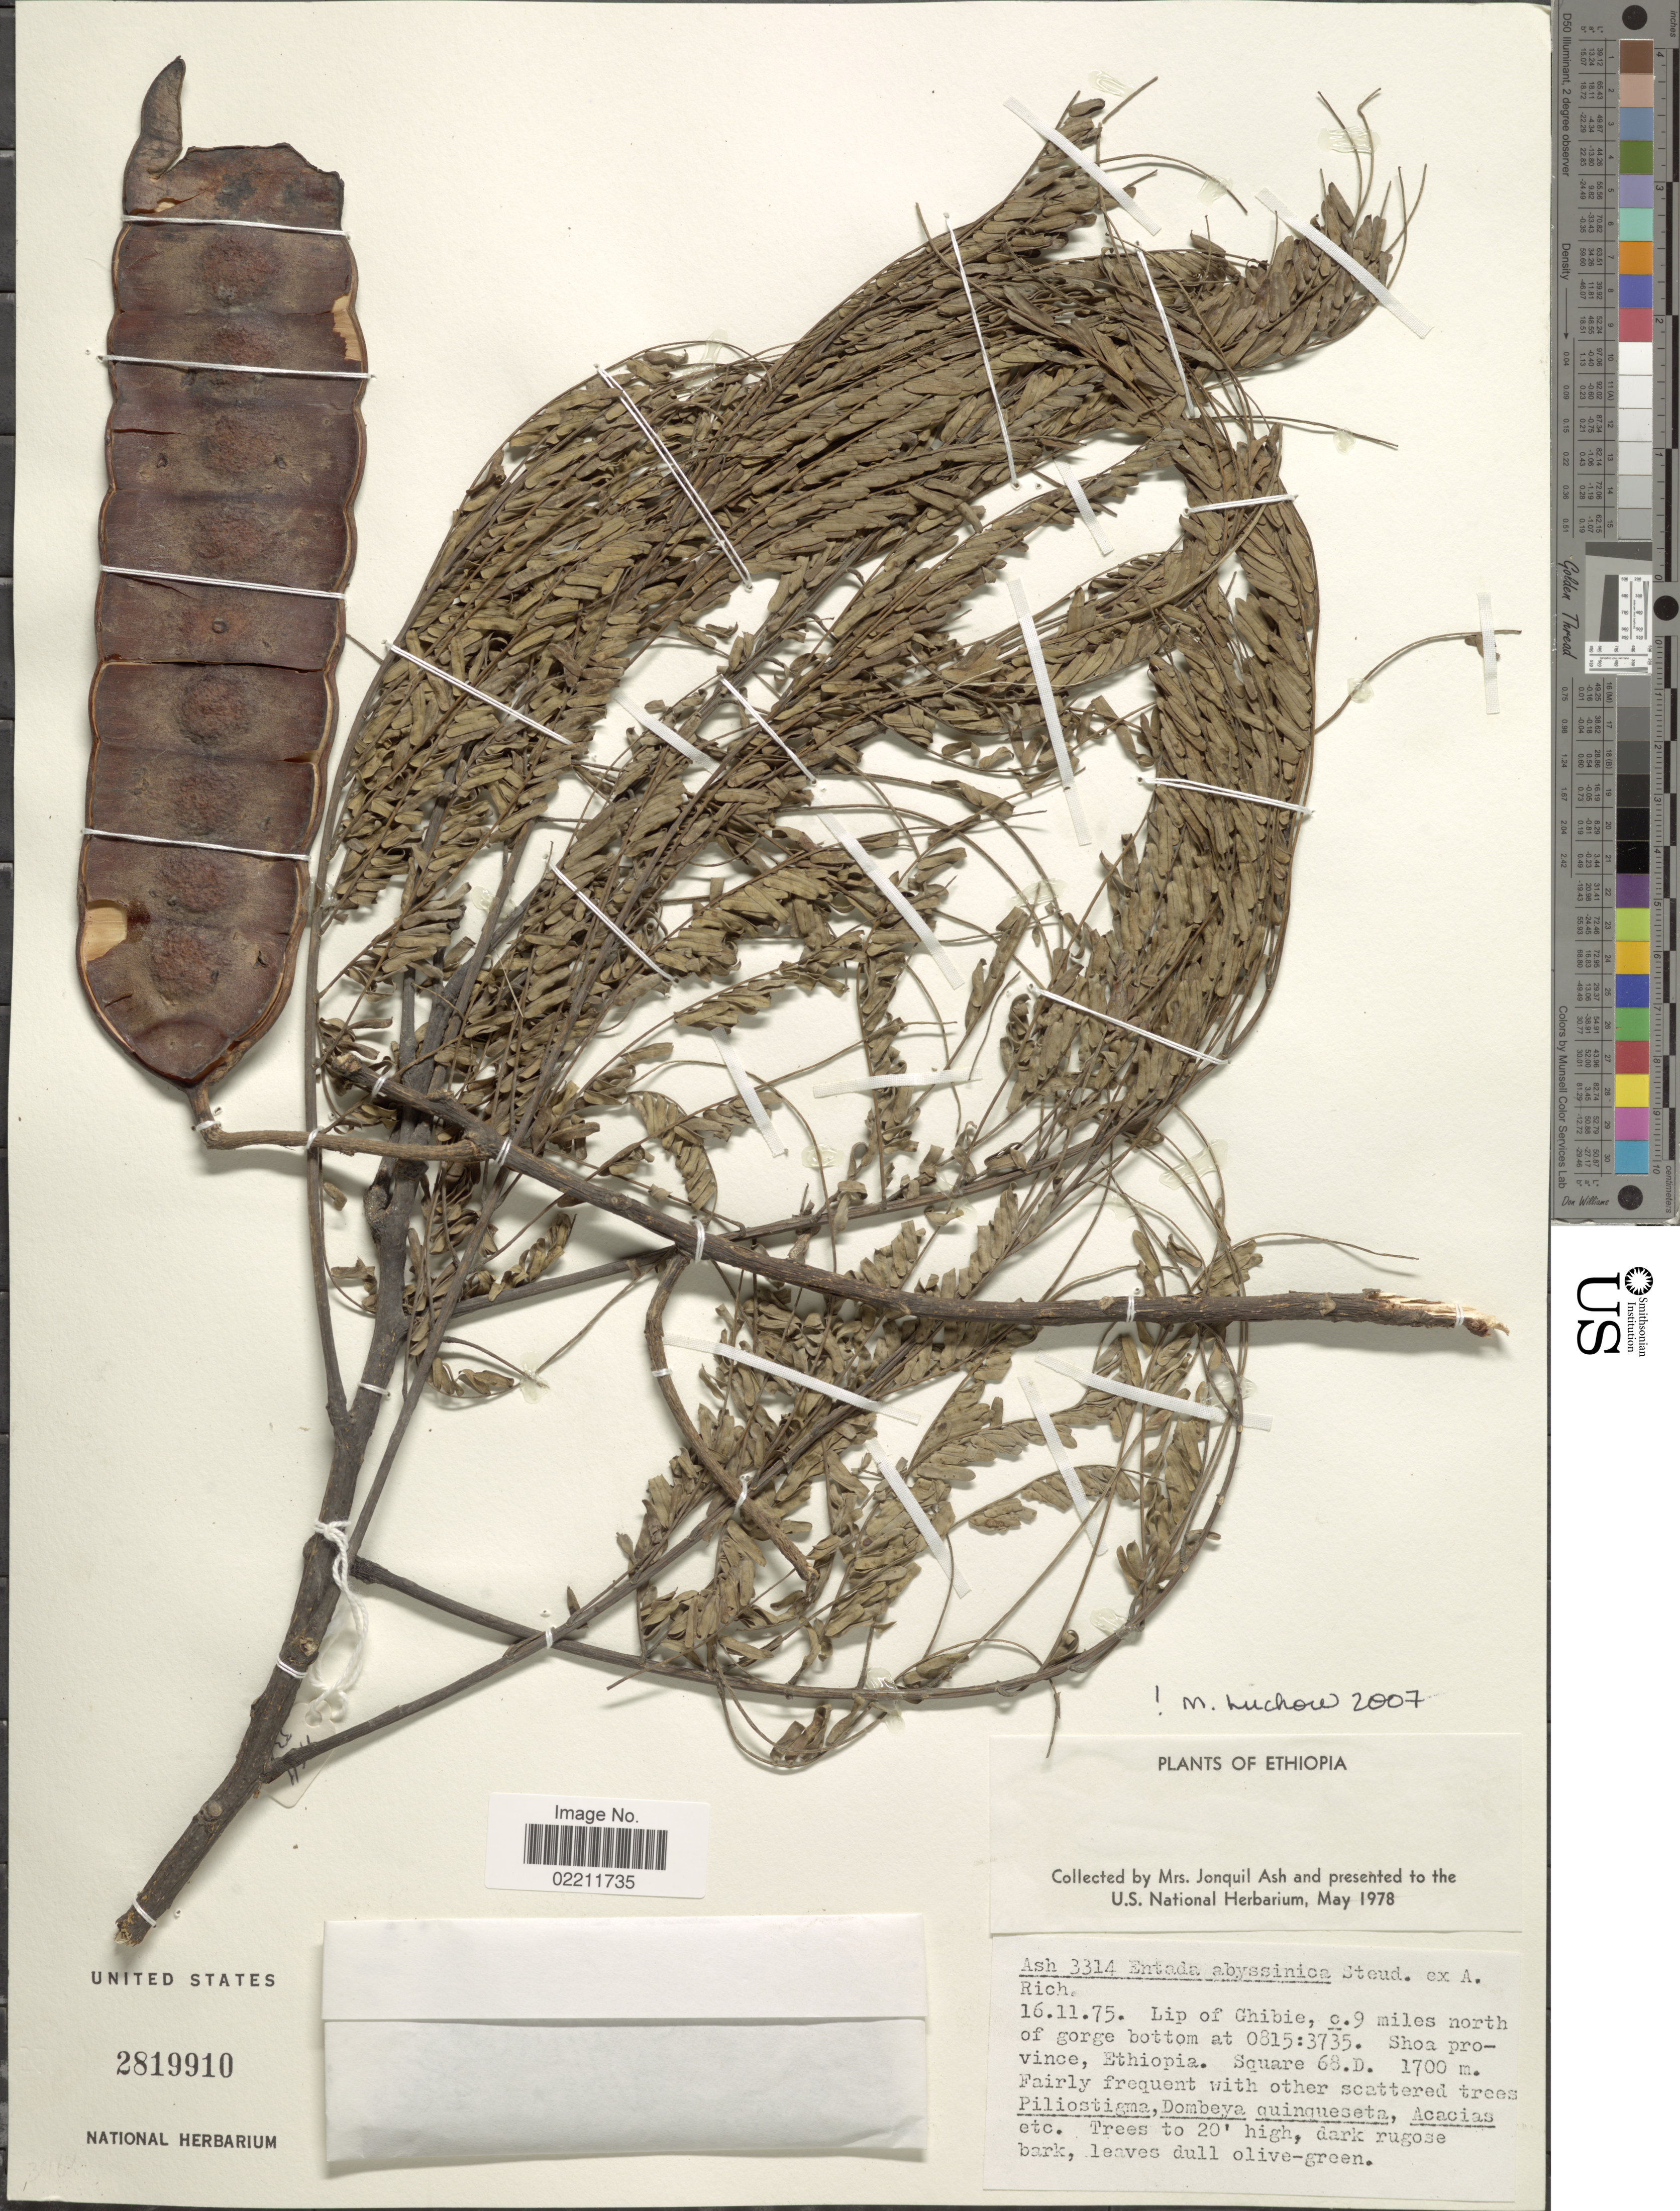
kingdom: Plantae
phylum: Tracheophyta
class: Magnoliopsida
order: Fabales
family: Fabaceae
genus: Entada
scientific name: Entada abyssinica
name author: Steud. ex A. Rich.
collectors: -. Ash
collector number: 3314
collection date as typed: Transcribed d/m/y: 16/11/75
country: Ethiopia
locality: Lip of Chibie, c. 9 miles north of gorge bottom at 0815:3735, Shoa province, Ethiopia.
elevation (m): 1700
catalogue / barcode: US 2819910